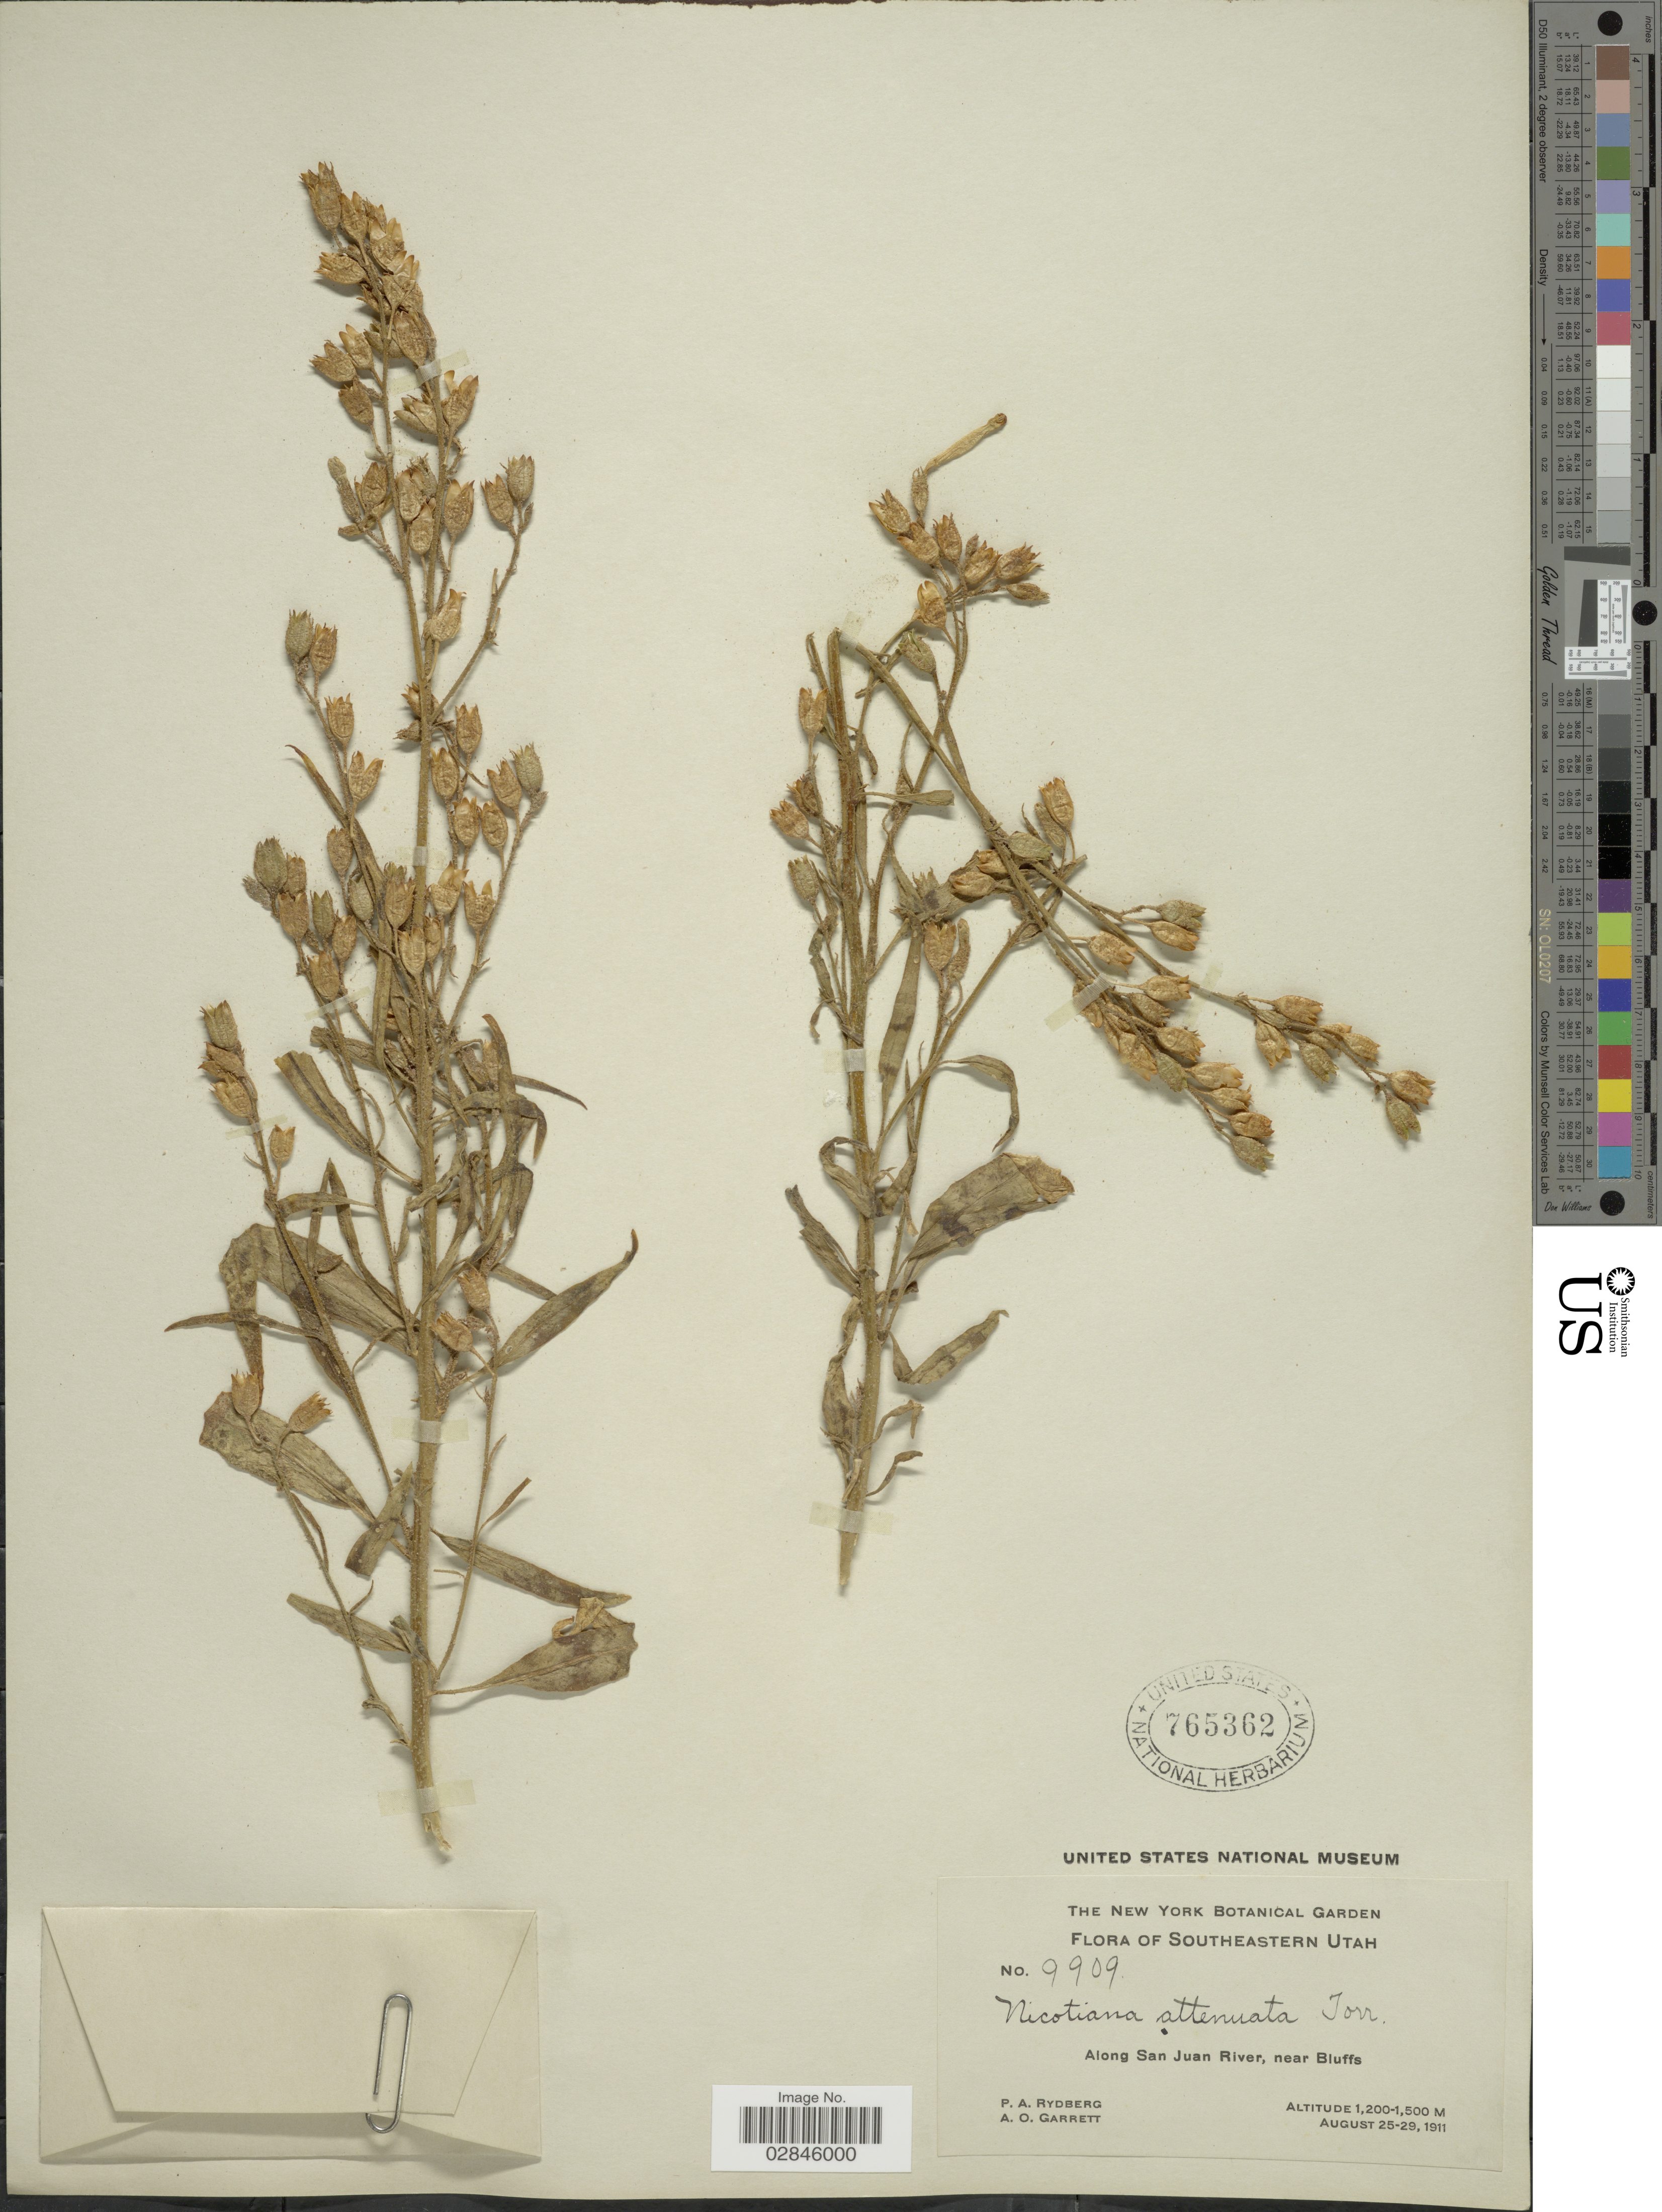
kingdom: Plantae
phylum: Tracheophyta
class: Magnoliopsida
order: Solanales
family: Solanaceae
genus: Nicotiana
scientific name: Nicotiana attenuata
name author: Torr. ex S. Watson in C. King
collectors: P. A. Rydberg & A. O. Garrett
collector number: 9909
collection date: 1911-08-25/1911-08-29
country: United States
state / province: Utah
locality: Southeastern Utah. Along San Juan River, near Bluffs.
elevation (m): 1200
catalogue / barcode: US 765362